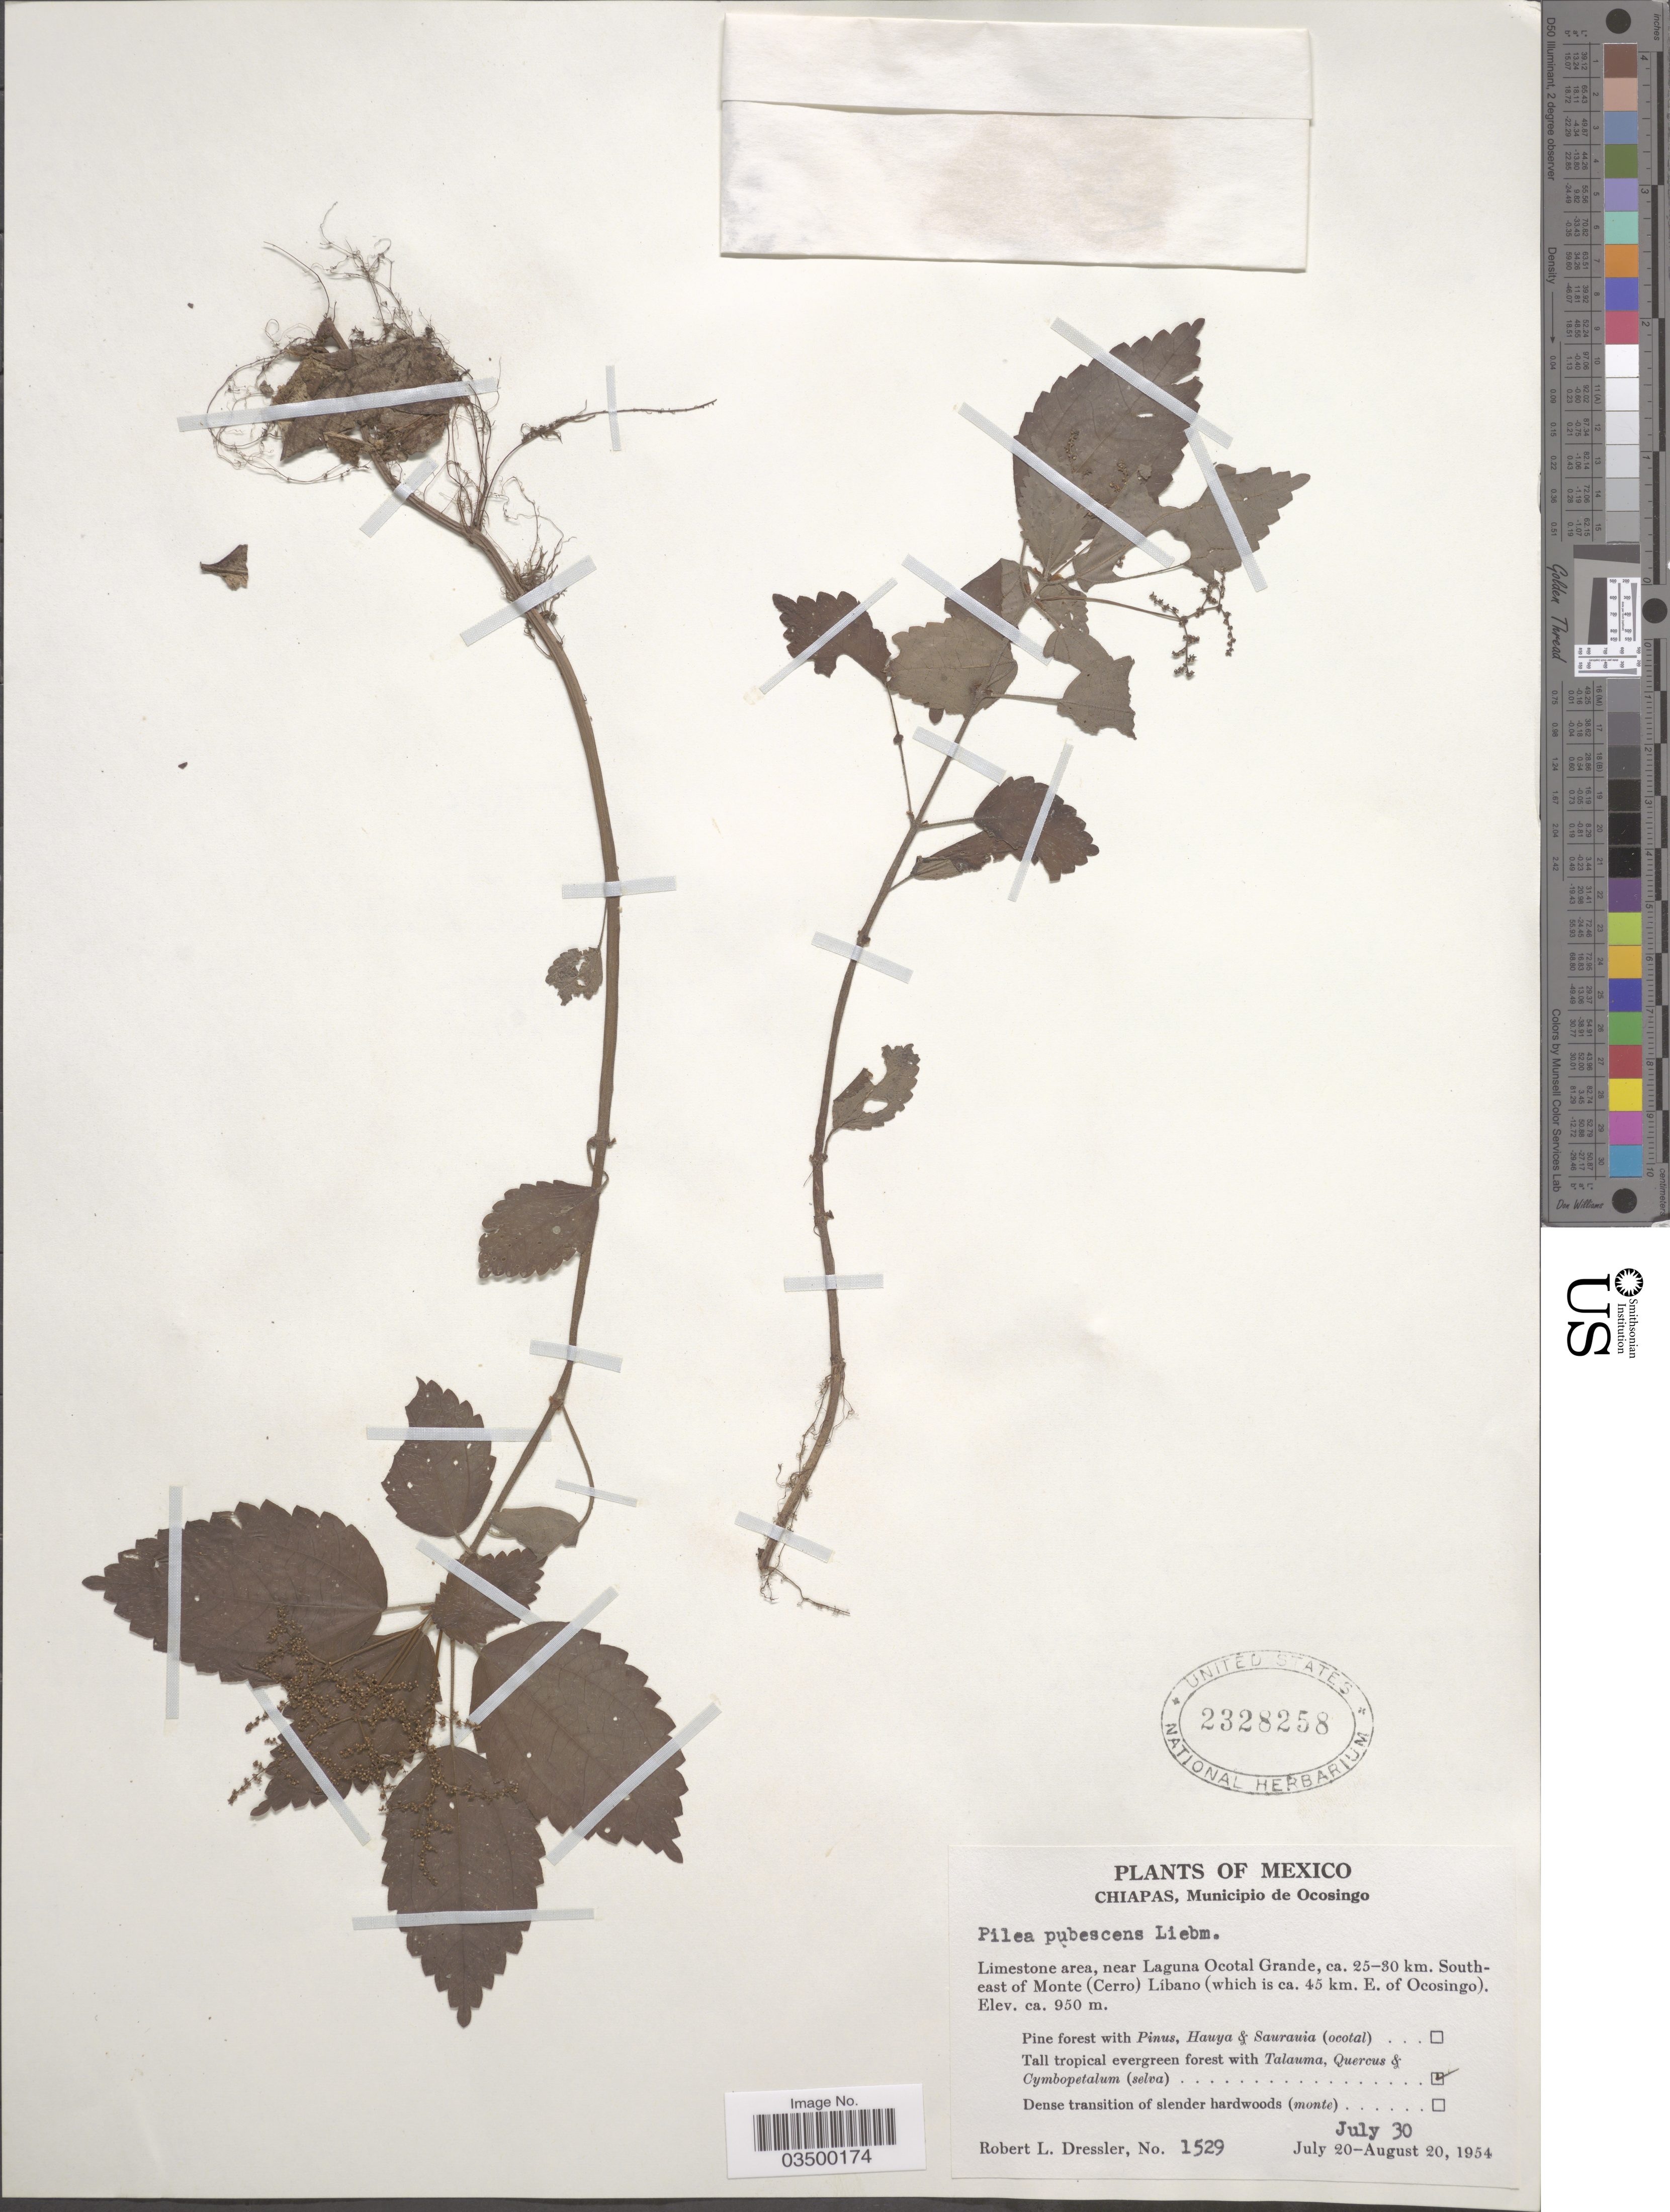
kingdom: Plantae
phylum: Tracheophyta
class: Magnoliopsida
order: Rosales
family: Urticaceae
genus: Pilea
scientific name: Pilea pubescens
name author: Liebm.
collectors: R. Dressler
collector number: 1529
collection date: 1954-07-30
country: Mexico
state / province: Chiapas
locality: Municipio de Ocosingo. Limestone area, near Laguna Ocotal Grande, ca. 25-30 km. South-east of Monte (Cerro) Líbano (which is ca. 45 km. E. of Ocosingo).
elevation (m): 950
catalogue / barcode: US 2328258